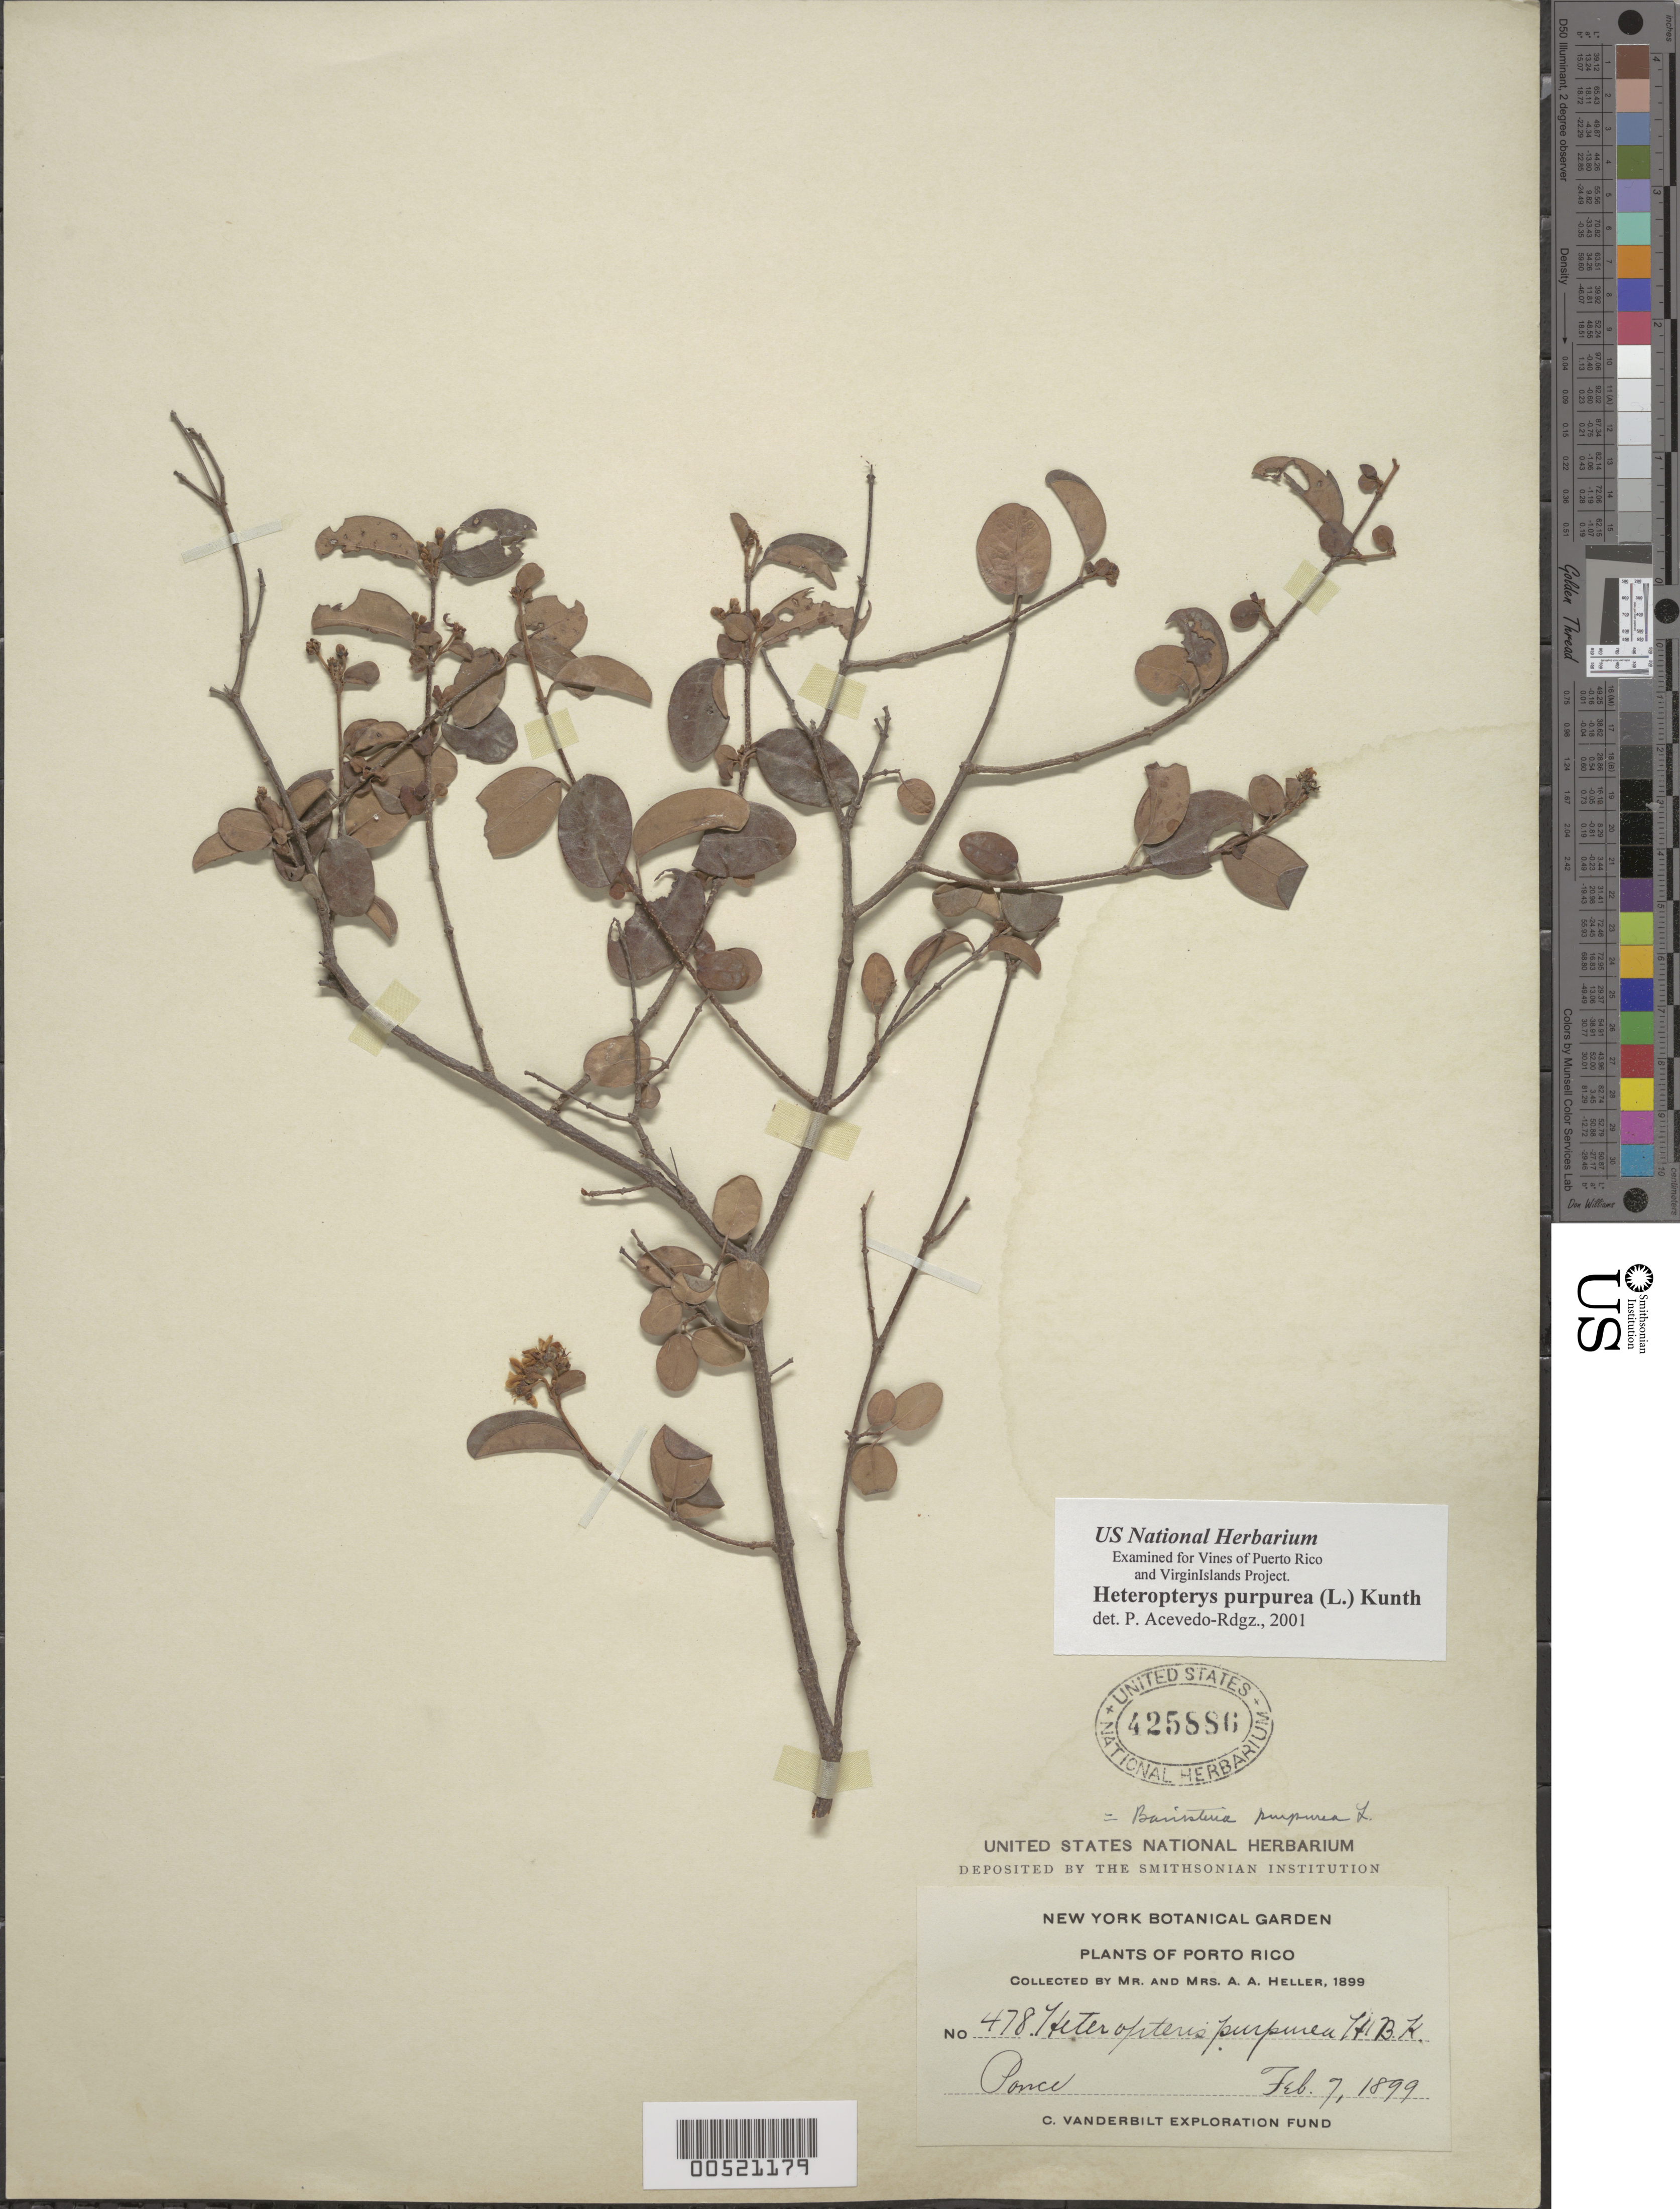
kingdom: Plantae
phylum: Tracheophyta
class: Magnoliopsida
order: Malpighiales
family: Malpighiaceae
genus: Heteropterys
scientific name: Heteropterys purpurea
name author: (L.) Kunth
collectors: A. A. Heller & E. G. Heller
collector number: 478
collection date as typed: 07 Feb 1899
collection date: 1899-02-07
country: Puerto Rico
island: Greater Antilles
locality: Ponce.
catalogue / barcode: US 425886